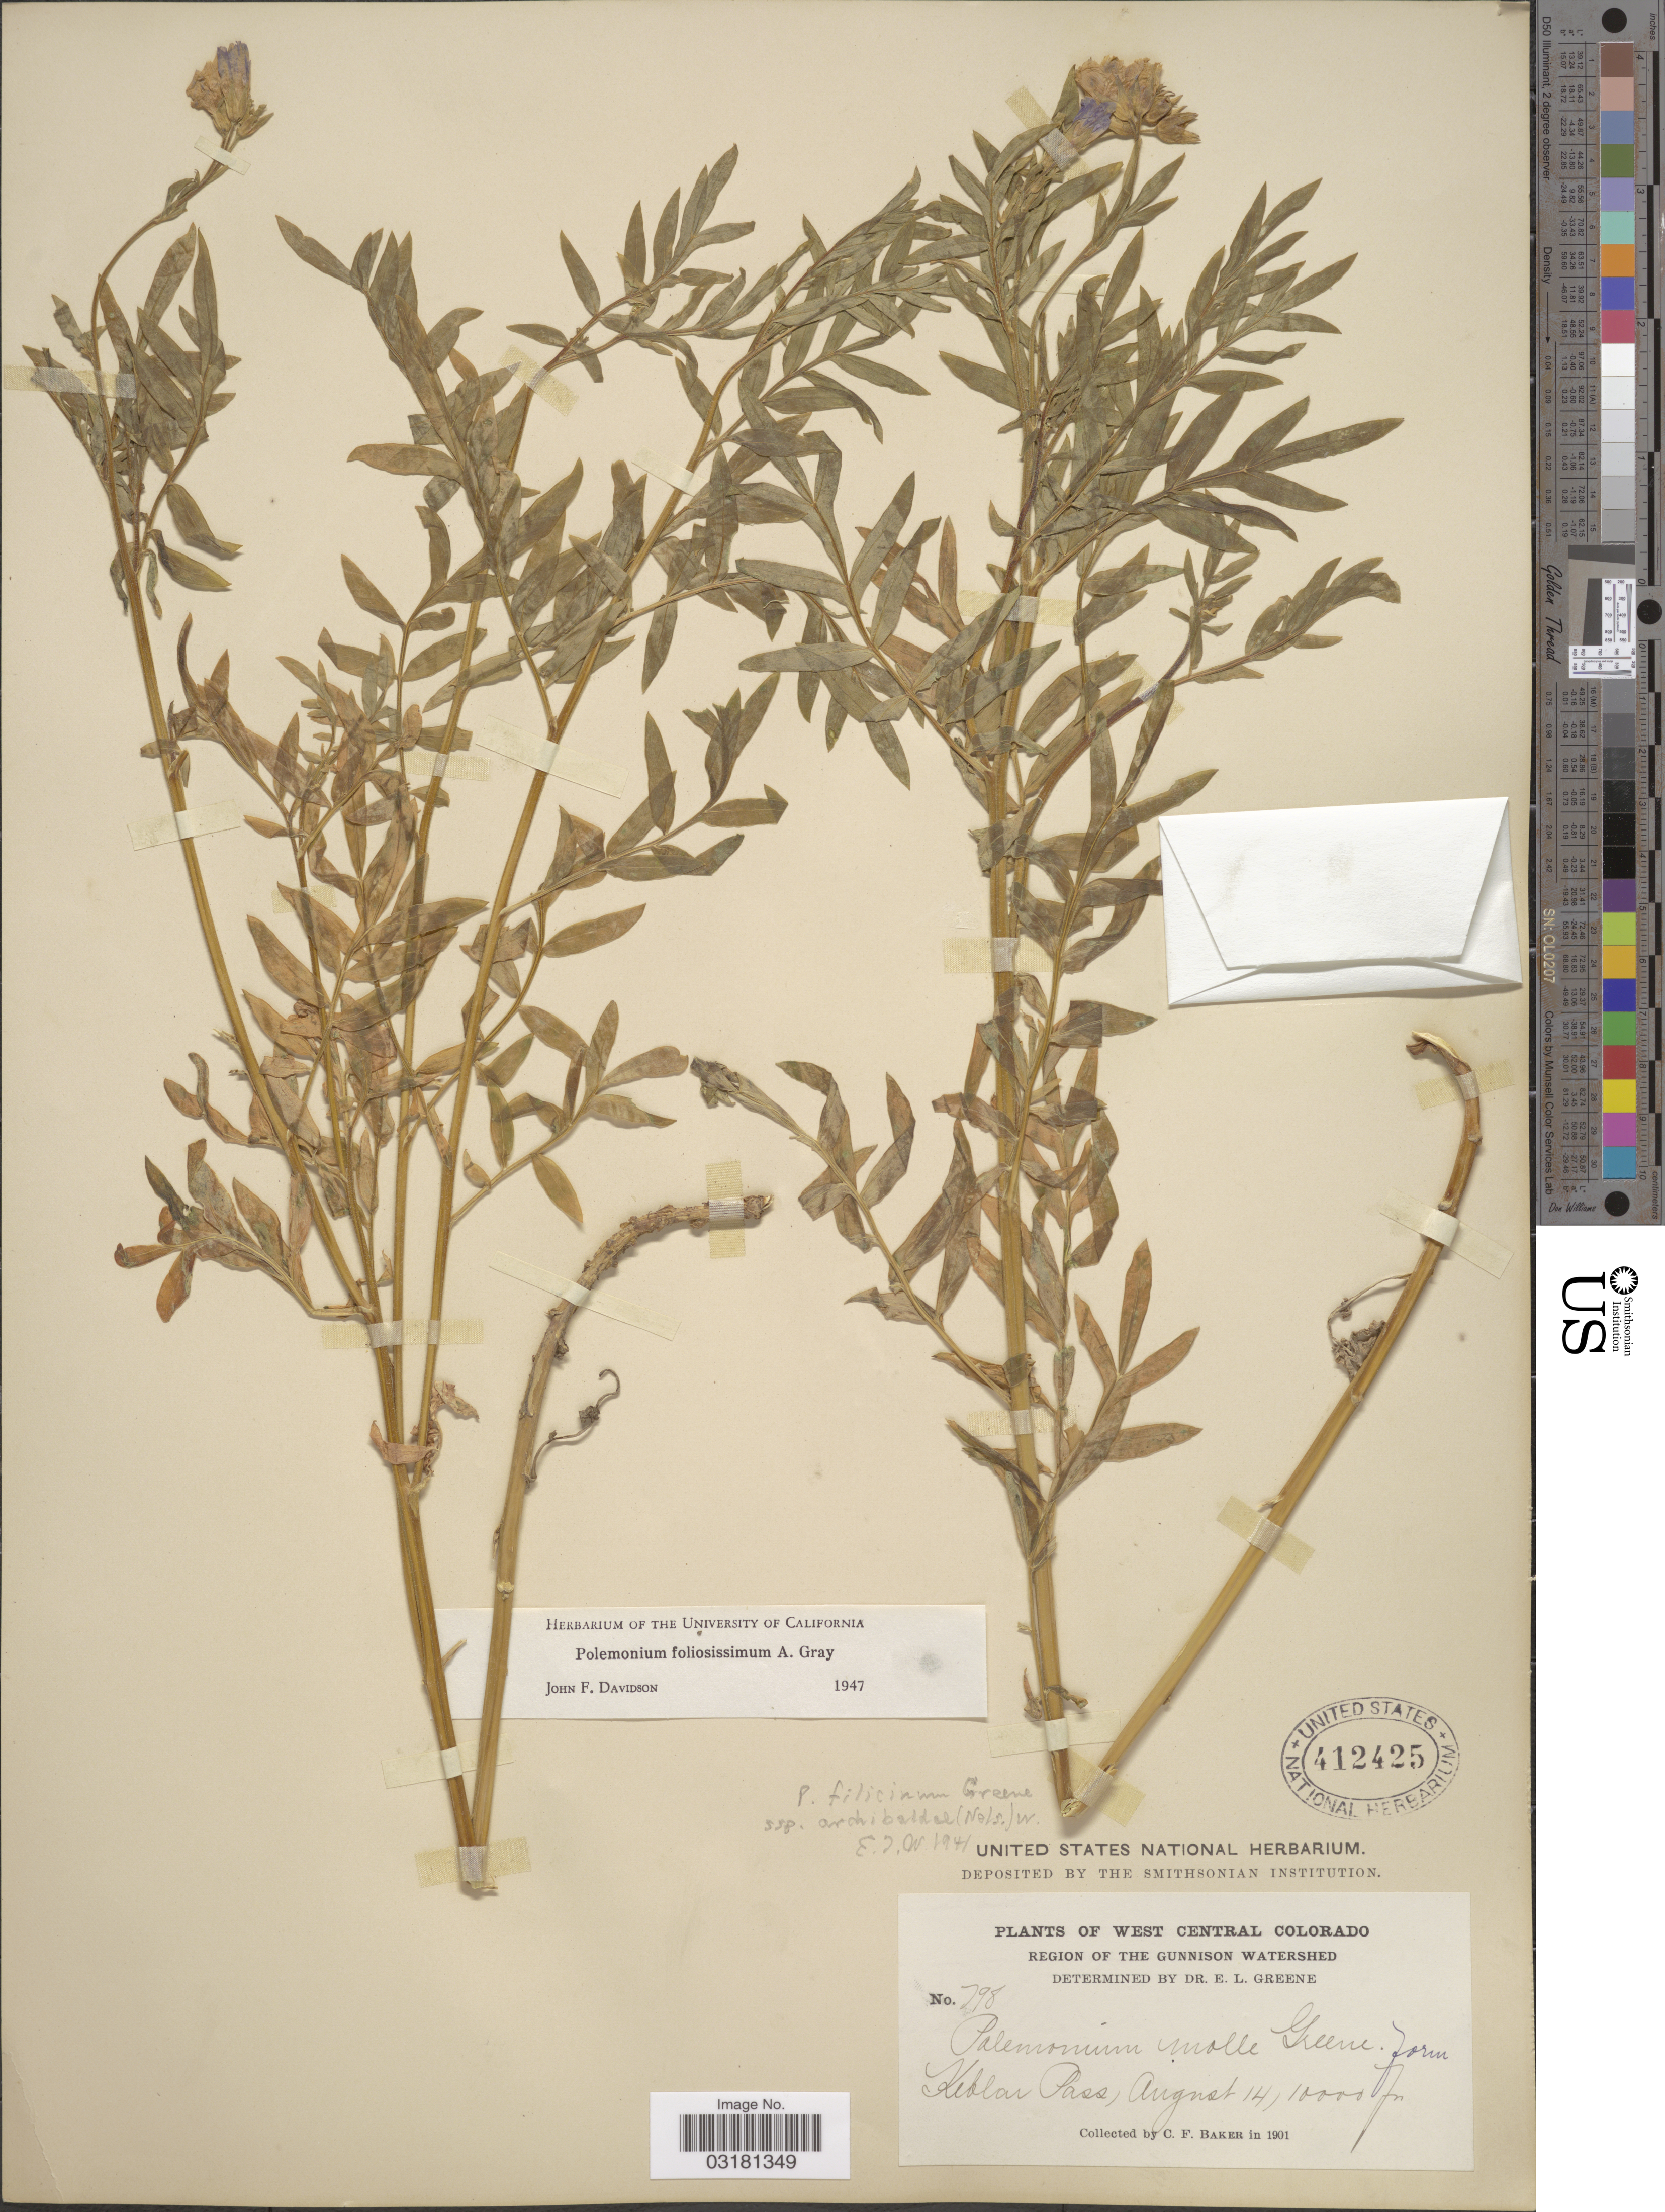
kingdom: Plantae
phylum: Tracheophyta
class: Magnoliopsida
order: Ericales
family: Polemoniaceae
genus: Polemonium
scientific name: Polemonium foliosissimum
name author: A. Gray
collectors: C. F. Baker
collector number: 798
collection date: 1901-08-14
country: United States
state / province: Colorado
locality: West Central Colorado. Region of the Gunnison Watershed. Keblar Pass.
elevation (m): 3048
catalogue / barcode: US 412425